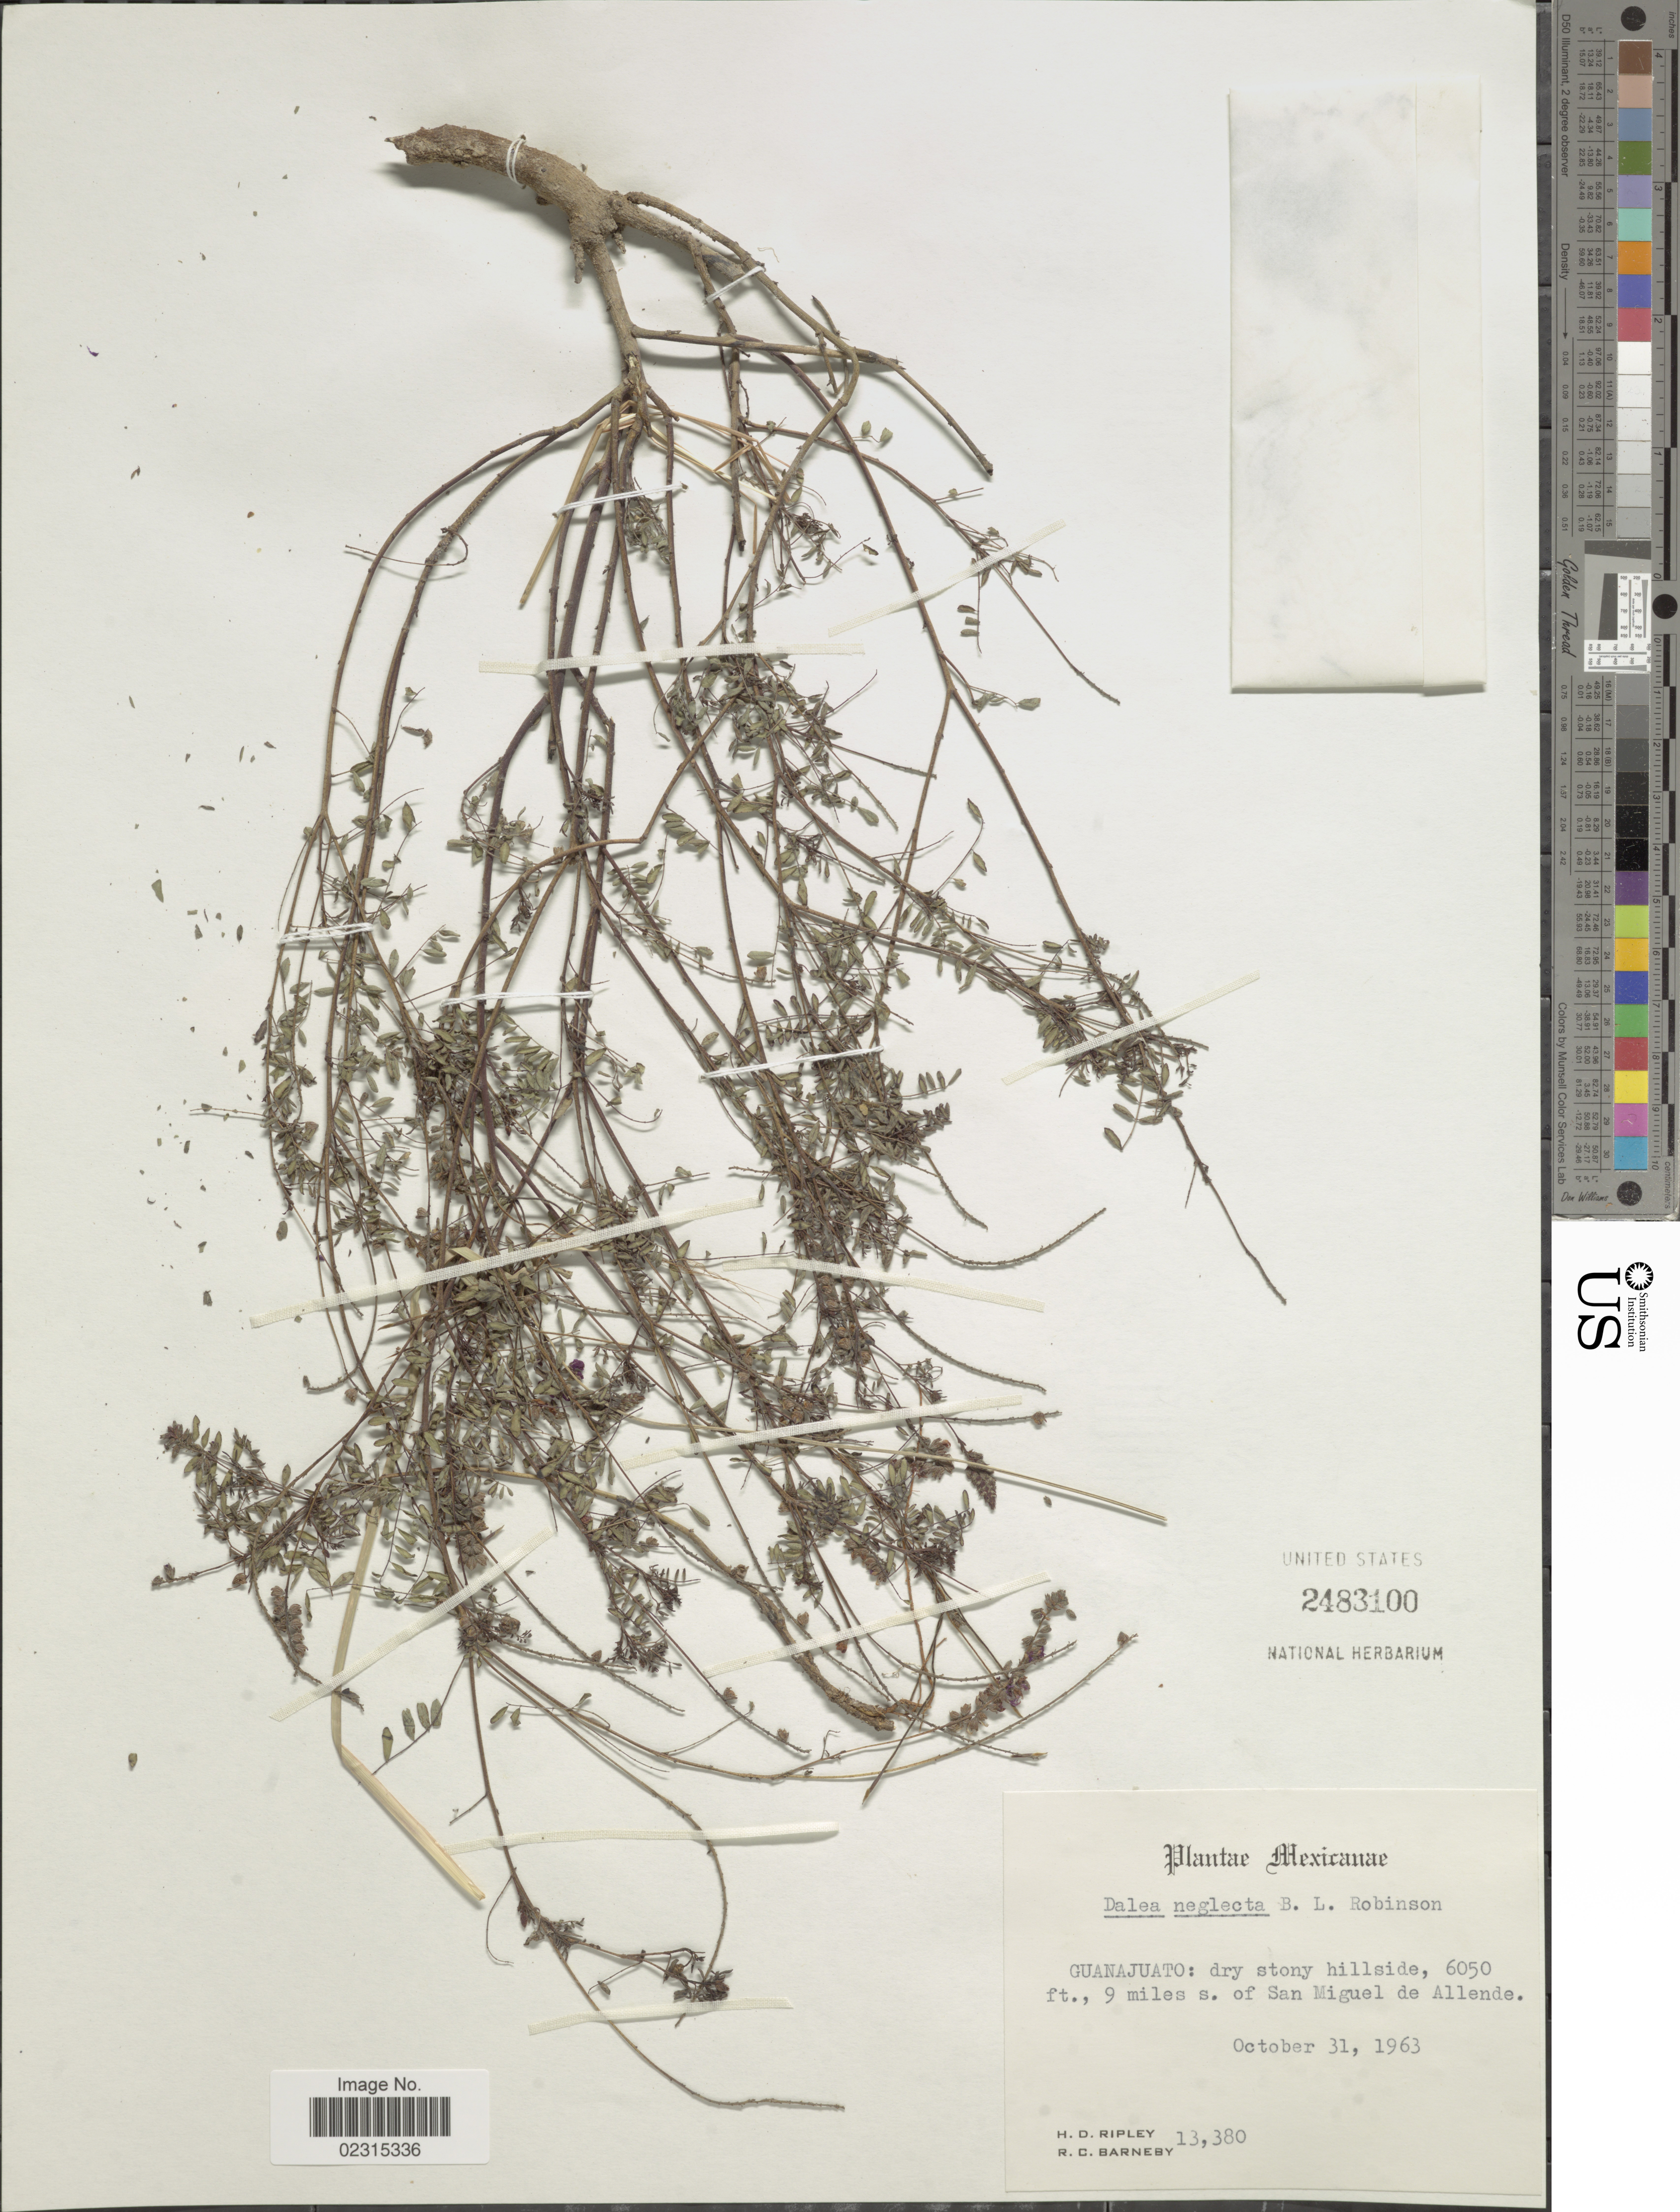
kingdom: Plantae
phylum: Tracheophyta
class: Magnoliopsida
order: Fabales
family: Fabaceae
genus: Marina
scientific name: Marina neglecta var. neglecta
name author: (B.L. Rob.) Barneby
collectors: H. Ripley & R. C. Barneby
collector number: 13380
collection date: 1963-10-31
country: Mexico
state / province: Guanajuato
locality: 9 miles s. of San Miguel de Allende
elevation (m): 1844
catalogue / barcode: US 2483100